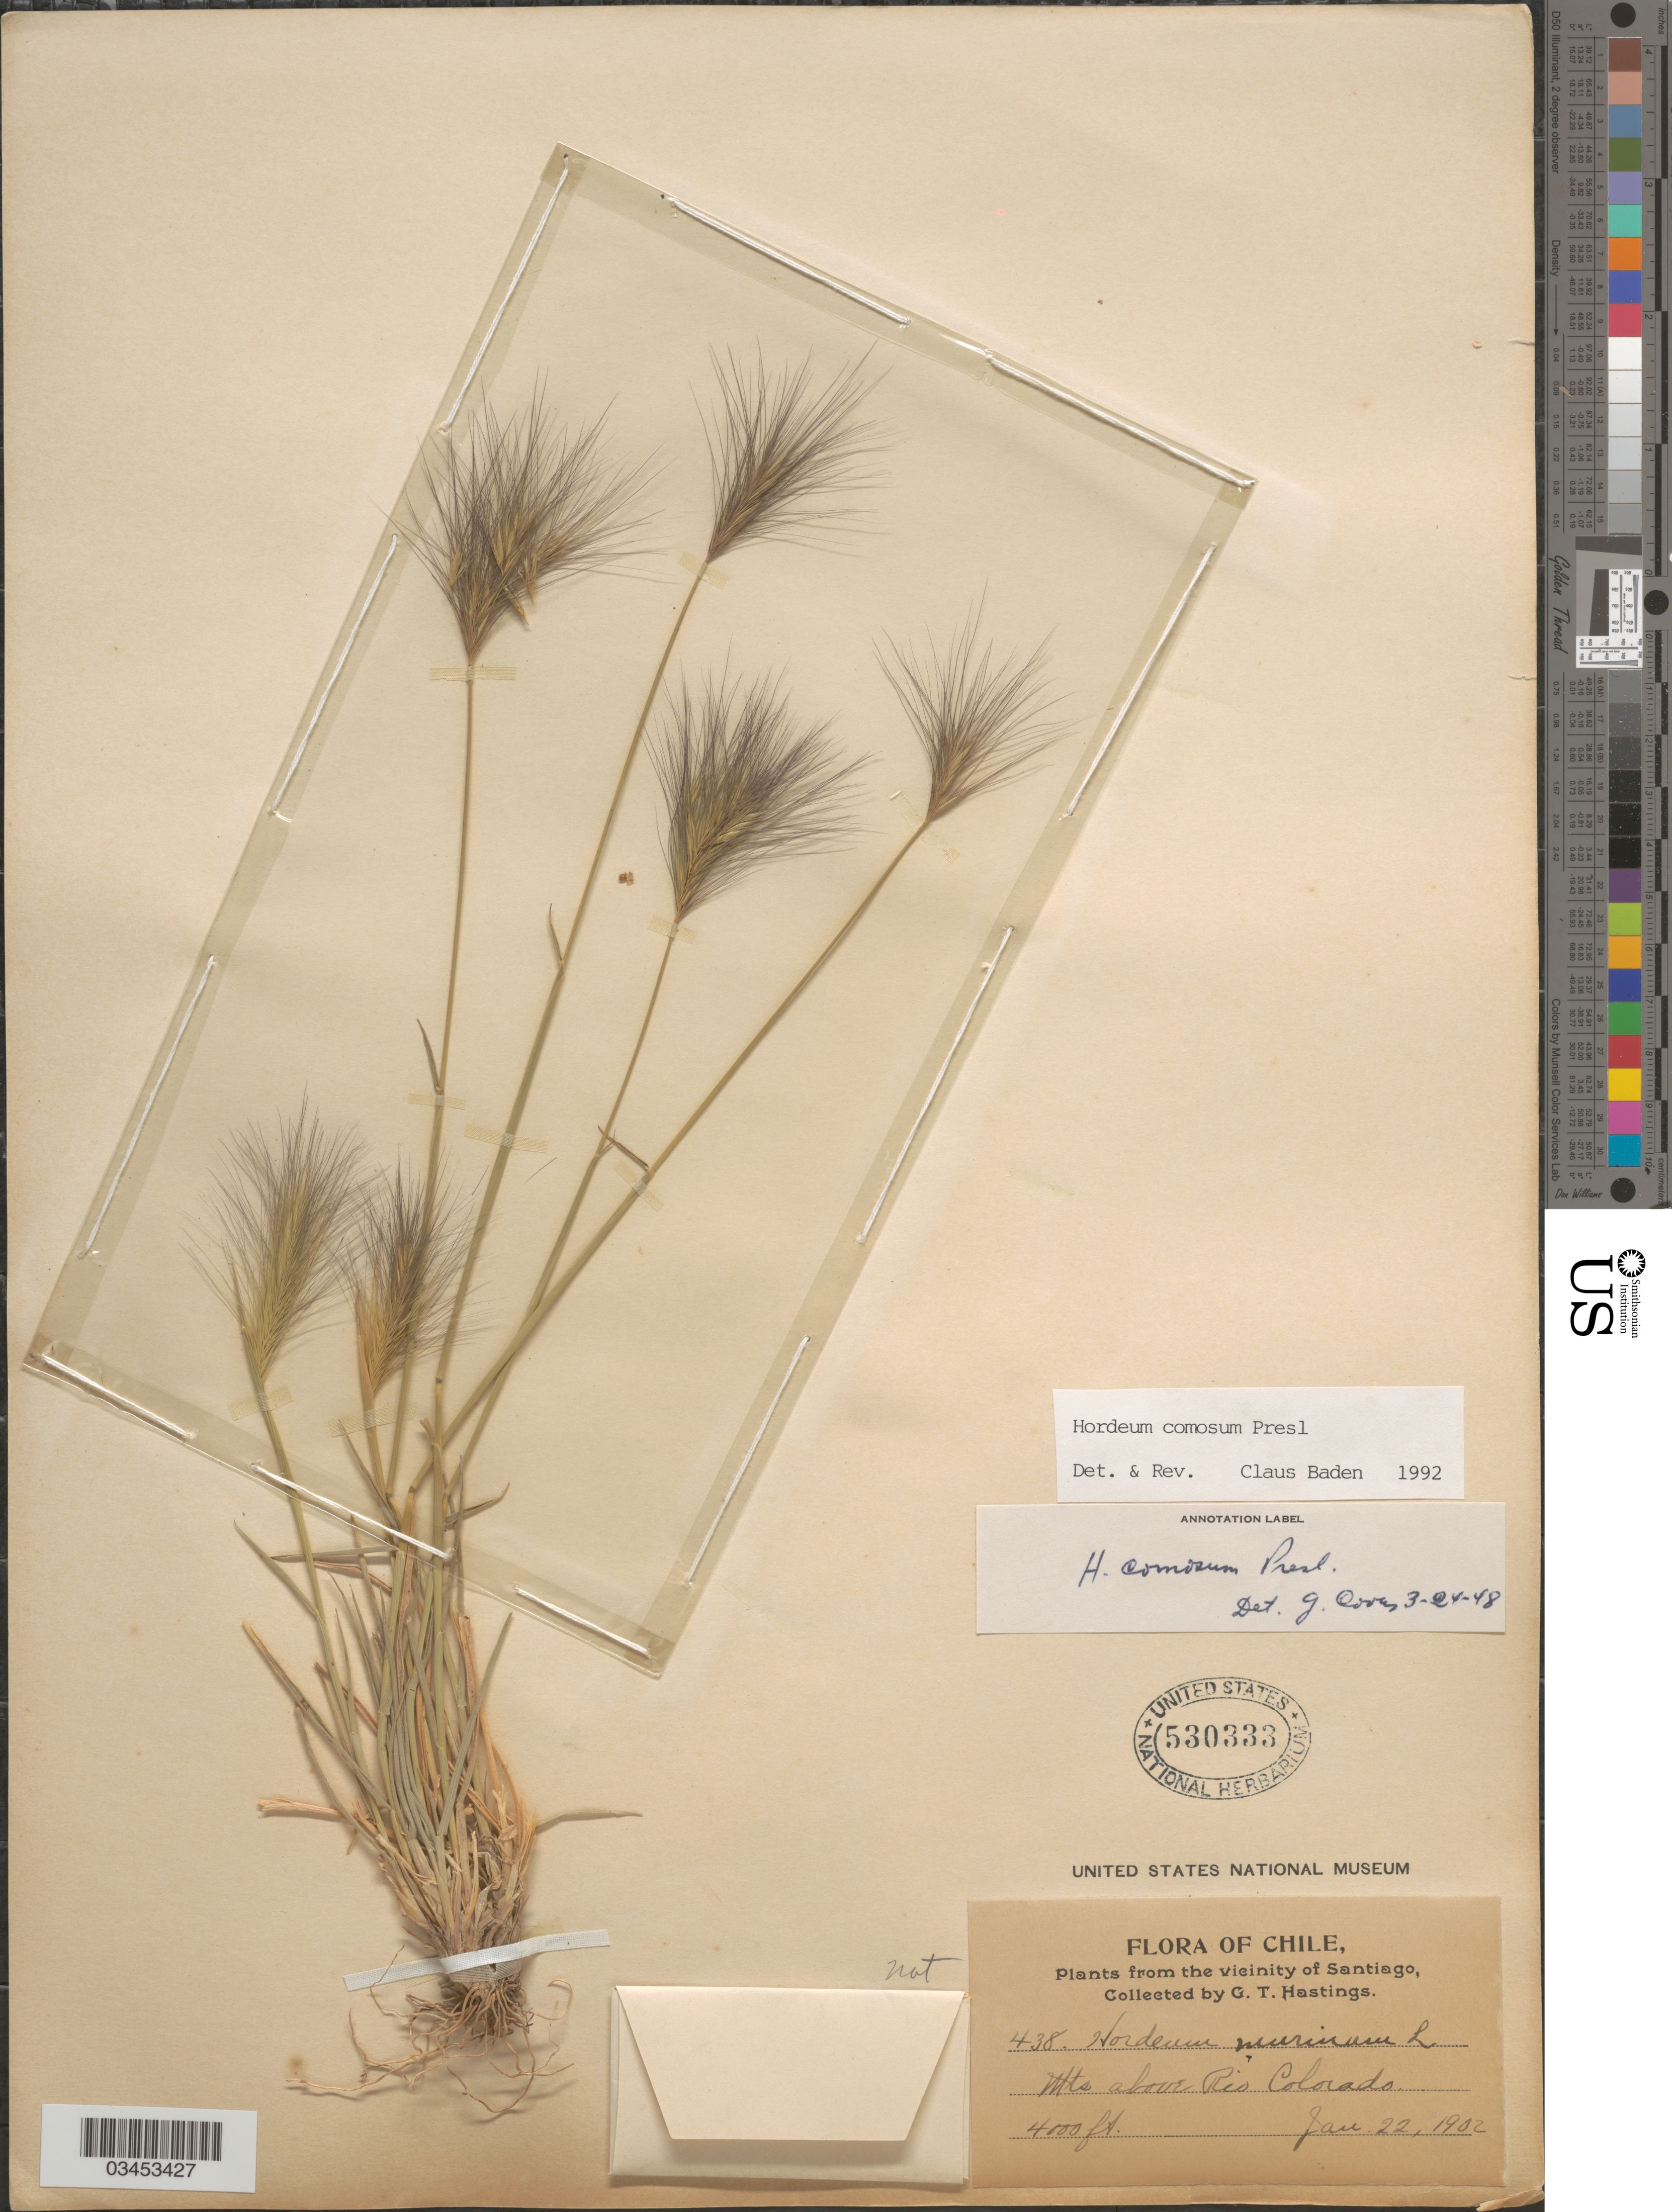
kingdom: Plantae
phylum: Tracheophyta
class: Liliopsida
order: Poales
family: Poaceae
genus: Hordeum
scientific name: Hordeum comosum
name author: J. Presl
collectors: G. Hastings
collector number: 438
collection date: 1902-01-22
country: Chile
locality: The vicinity of Santiago. Mts above Rio Colorado.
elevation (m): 1219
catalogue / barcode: US 530333